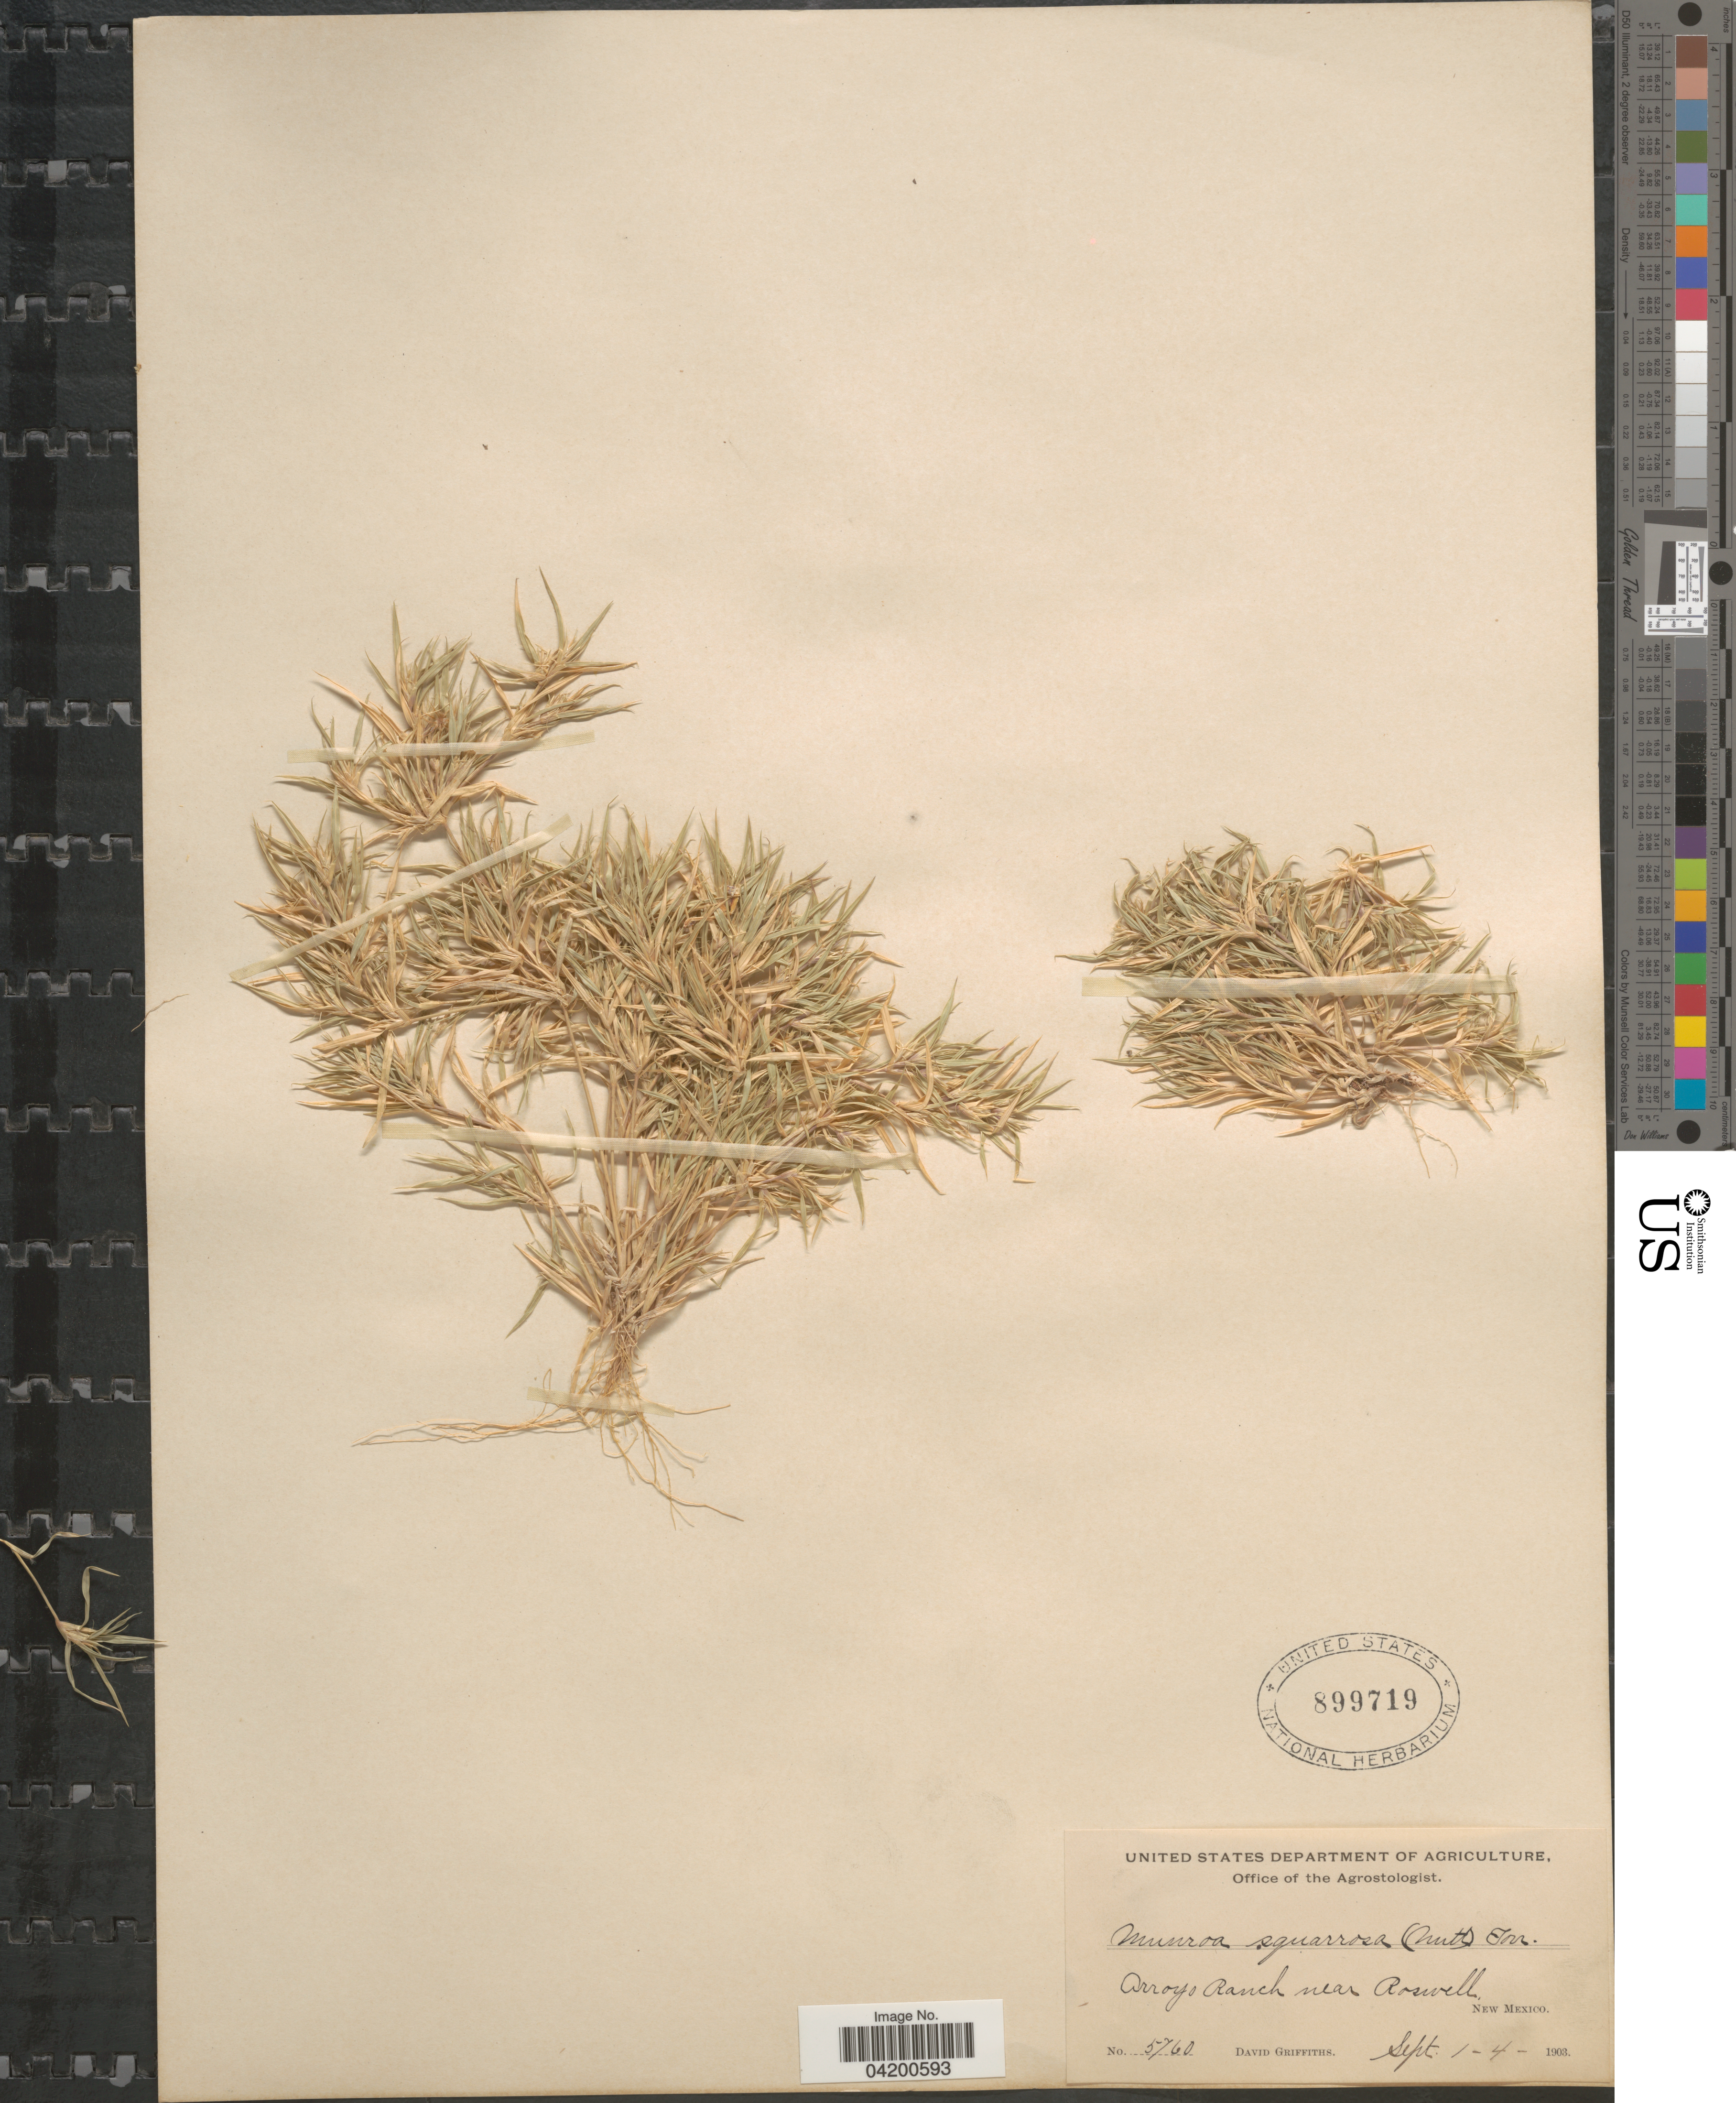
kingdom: Plantae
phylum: Tracheophyta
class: Liliopsida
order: Poales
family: Poaceae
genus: Munroa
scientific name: Munroa squarrosa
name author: (Nutt.) Torr.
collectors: D. Griffiths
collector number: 5760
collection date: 1903-09-01/1903-09-04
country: United States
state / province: New Mexico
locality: Arroyo Ranch near Roswell.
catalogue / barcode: US 899719